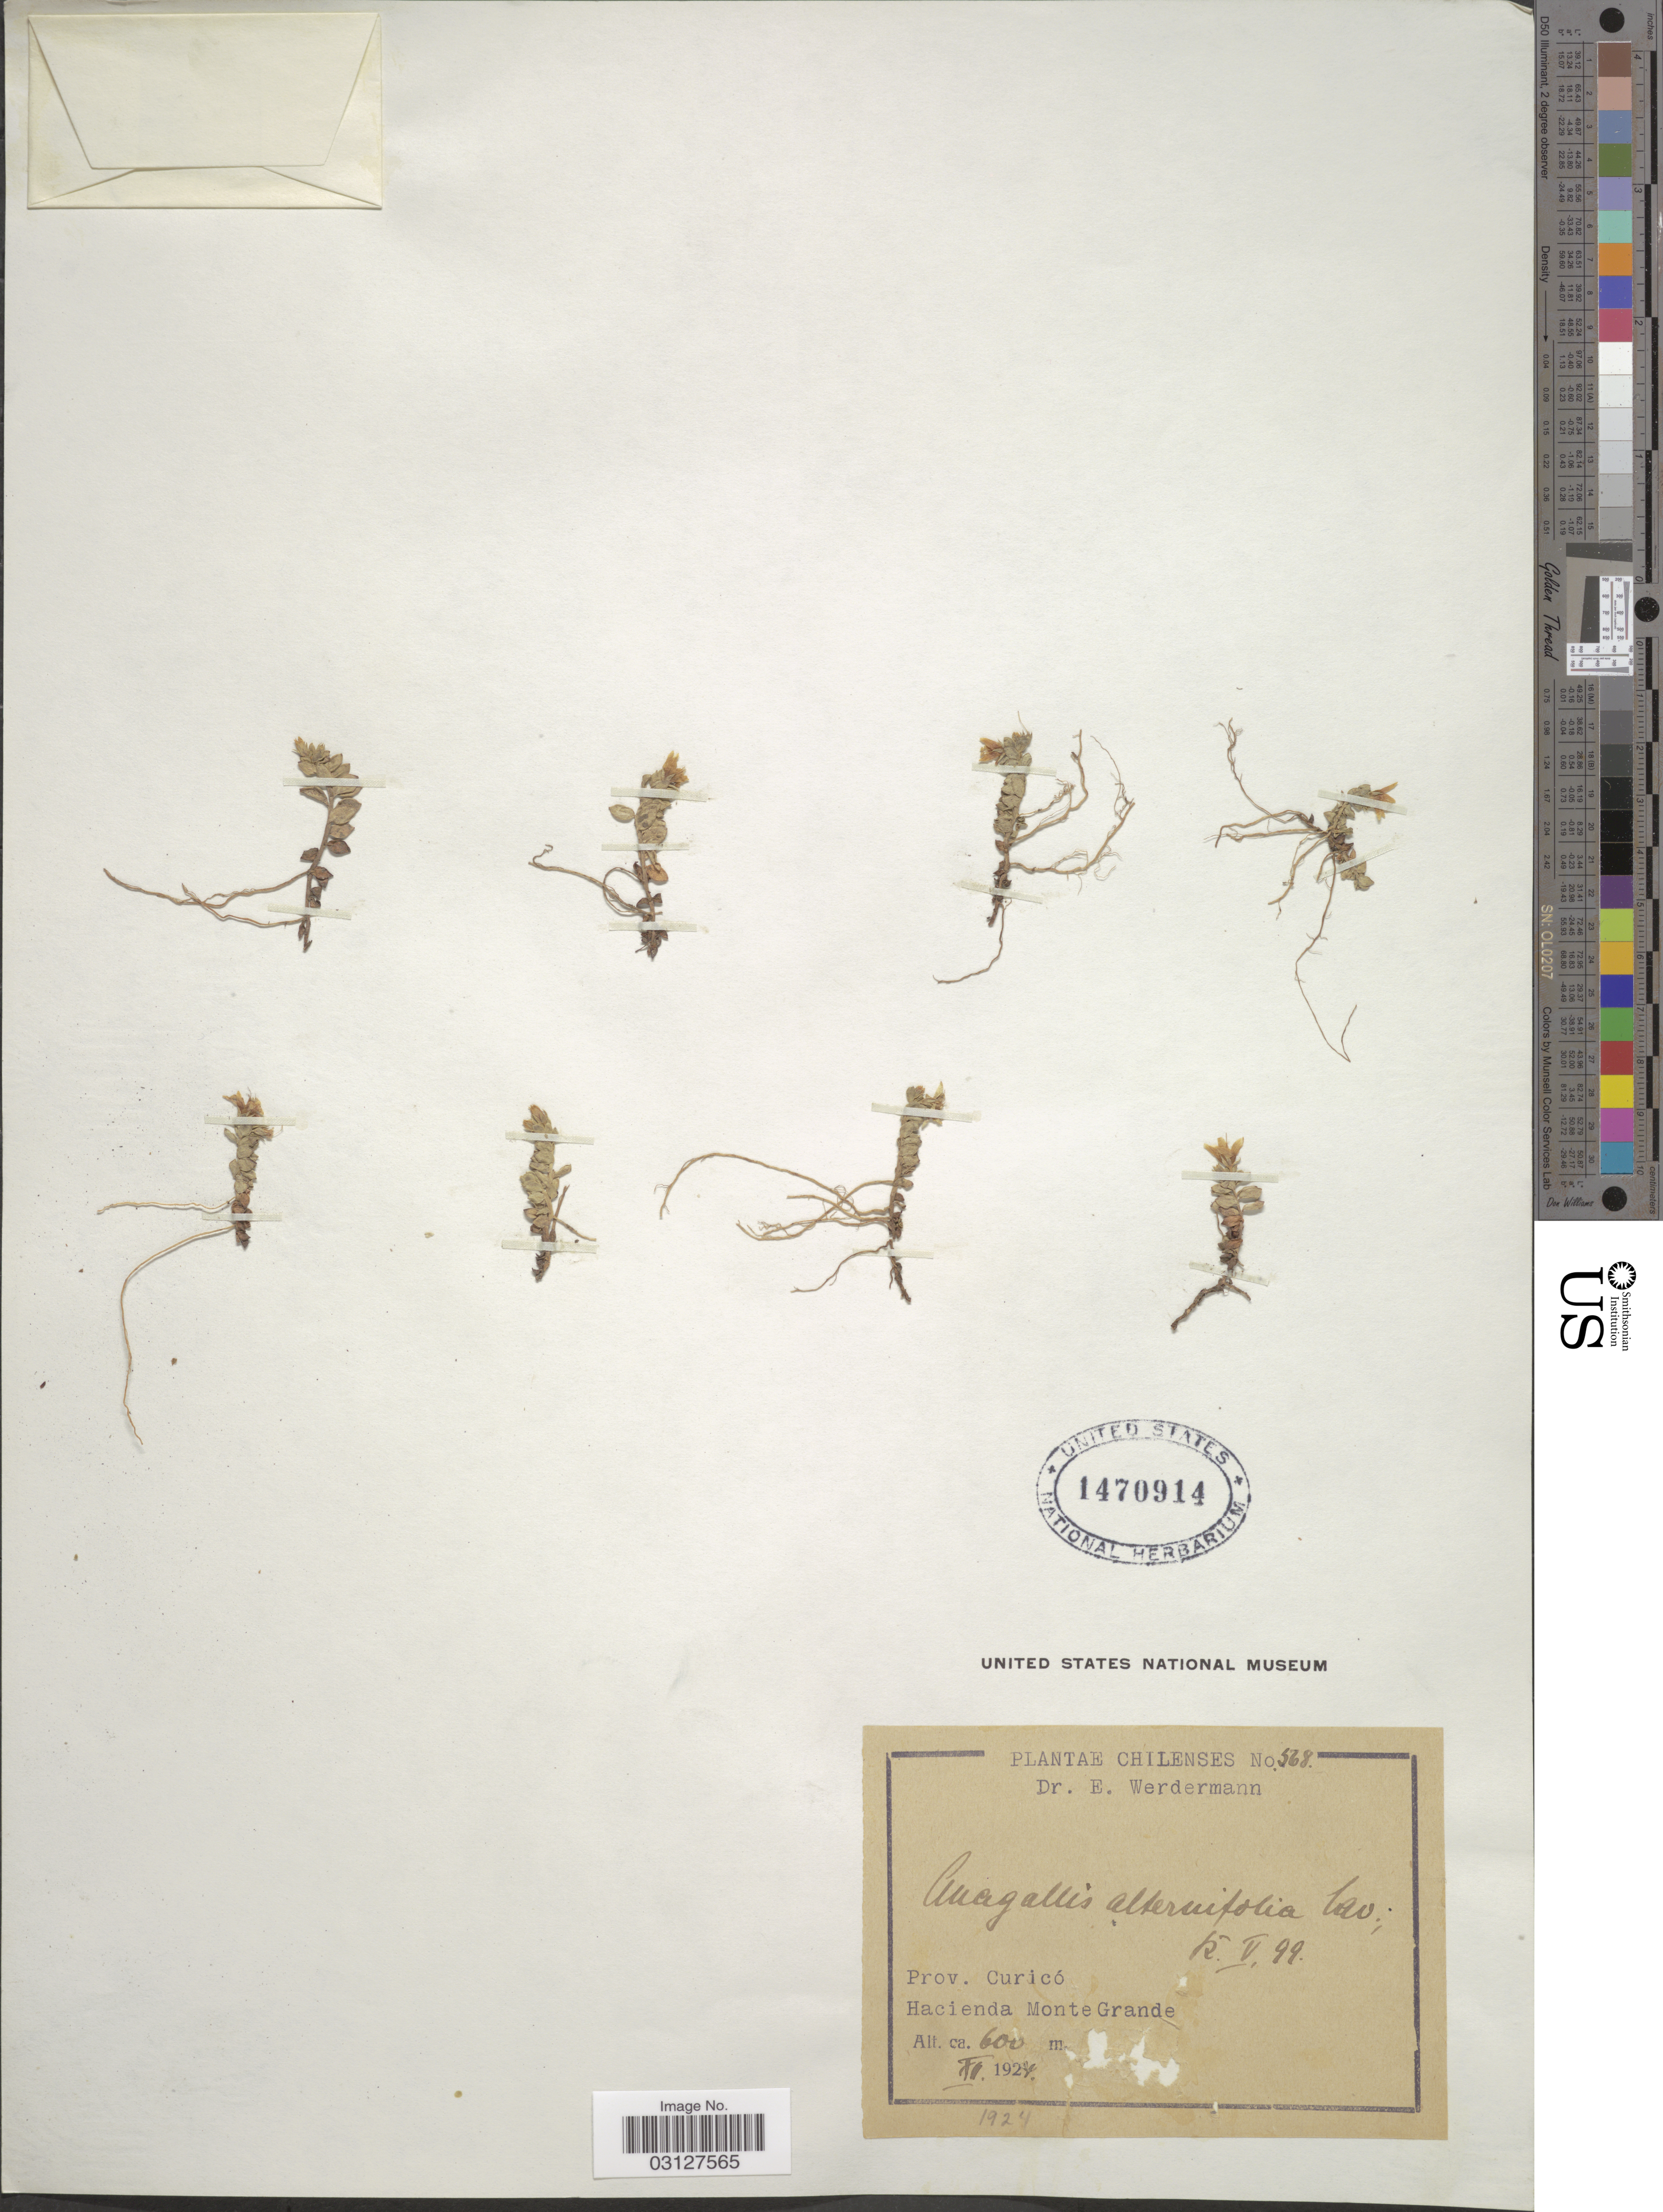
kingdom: Plantae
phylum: Tracheophyta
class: Magnoliopsida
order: Ericales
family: Primulaceae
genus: Anagallis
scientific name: Anagallis alternifolia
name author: Cav.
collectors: E. Werdermann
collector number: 568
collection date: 1924-12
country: Chile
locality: Prov. Curicó. Hacienda Monte Grande.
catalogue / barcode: US 1470914